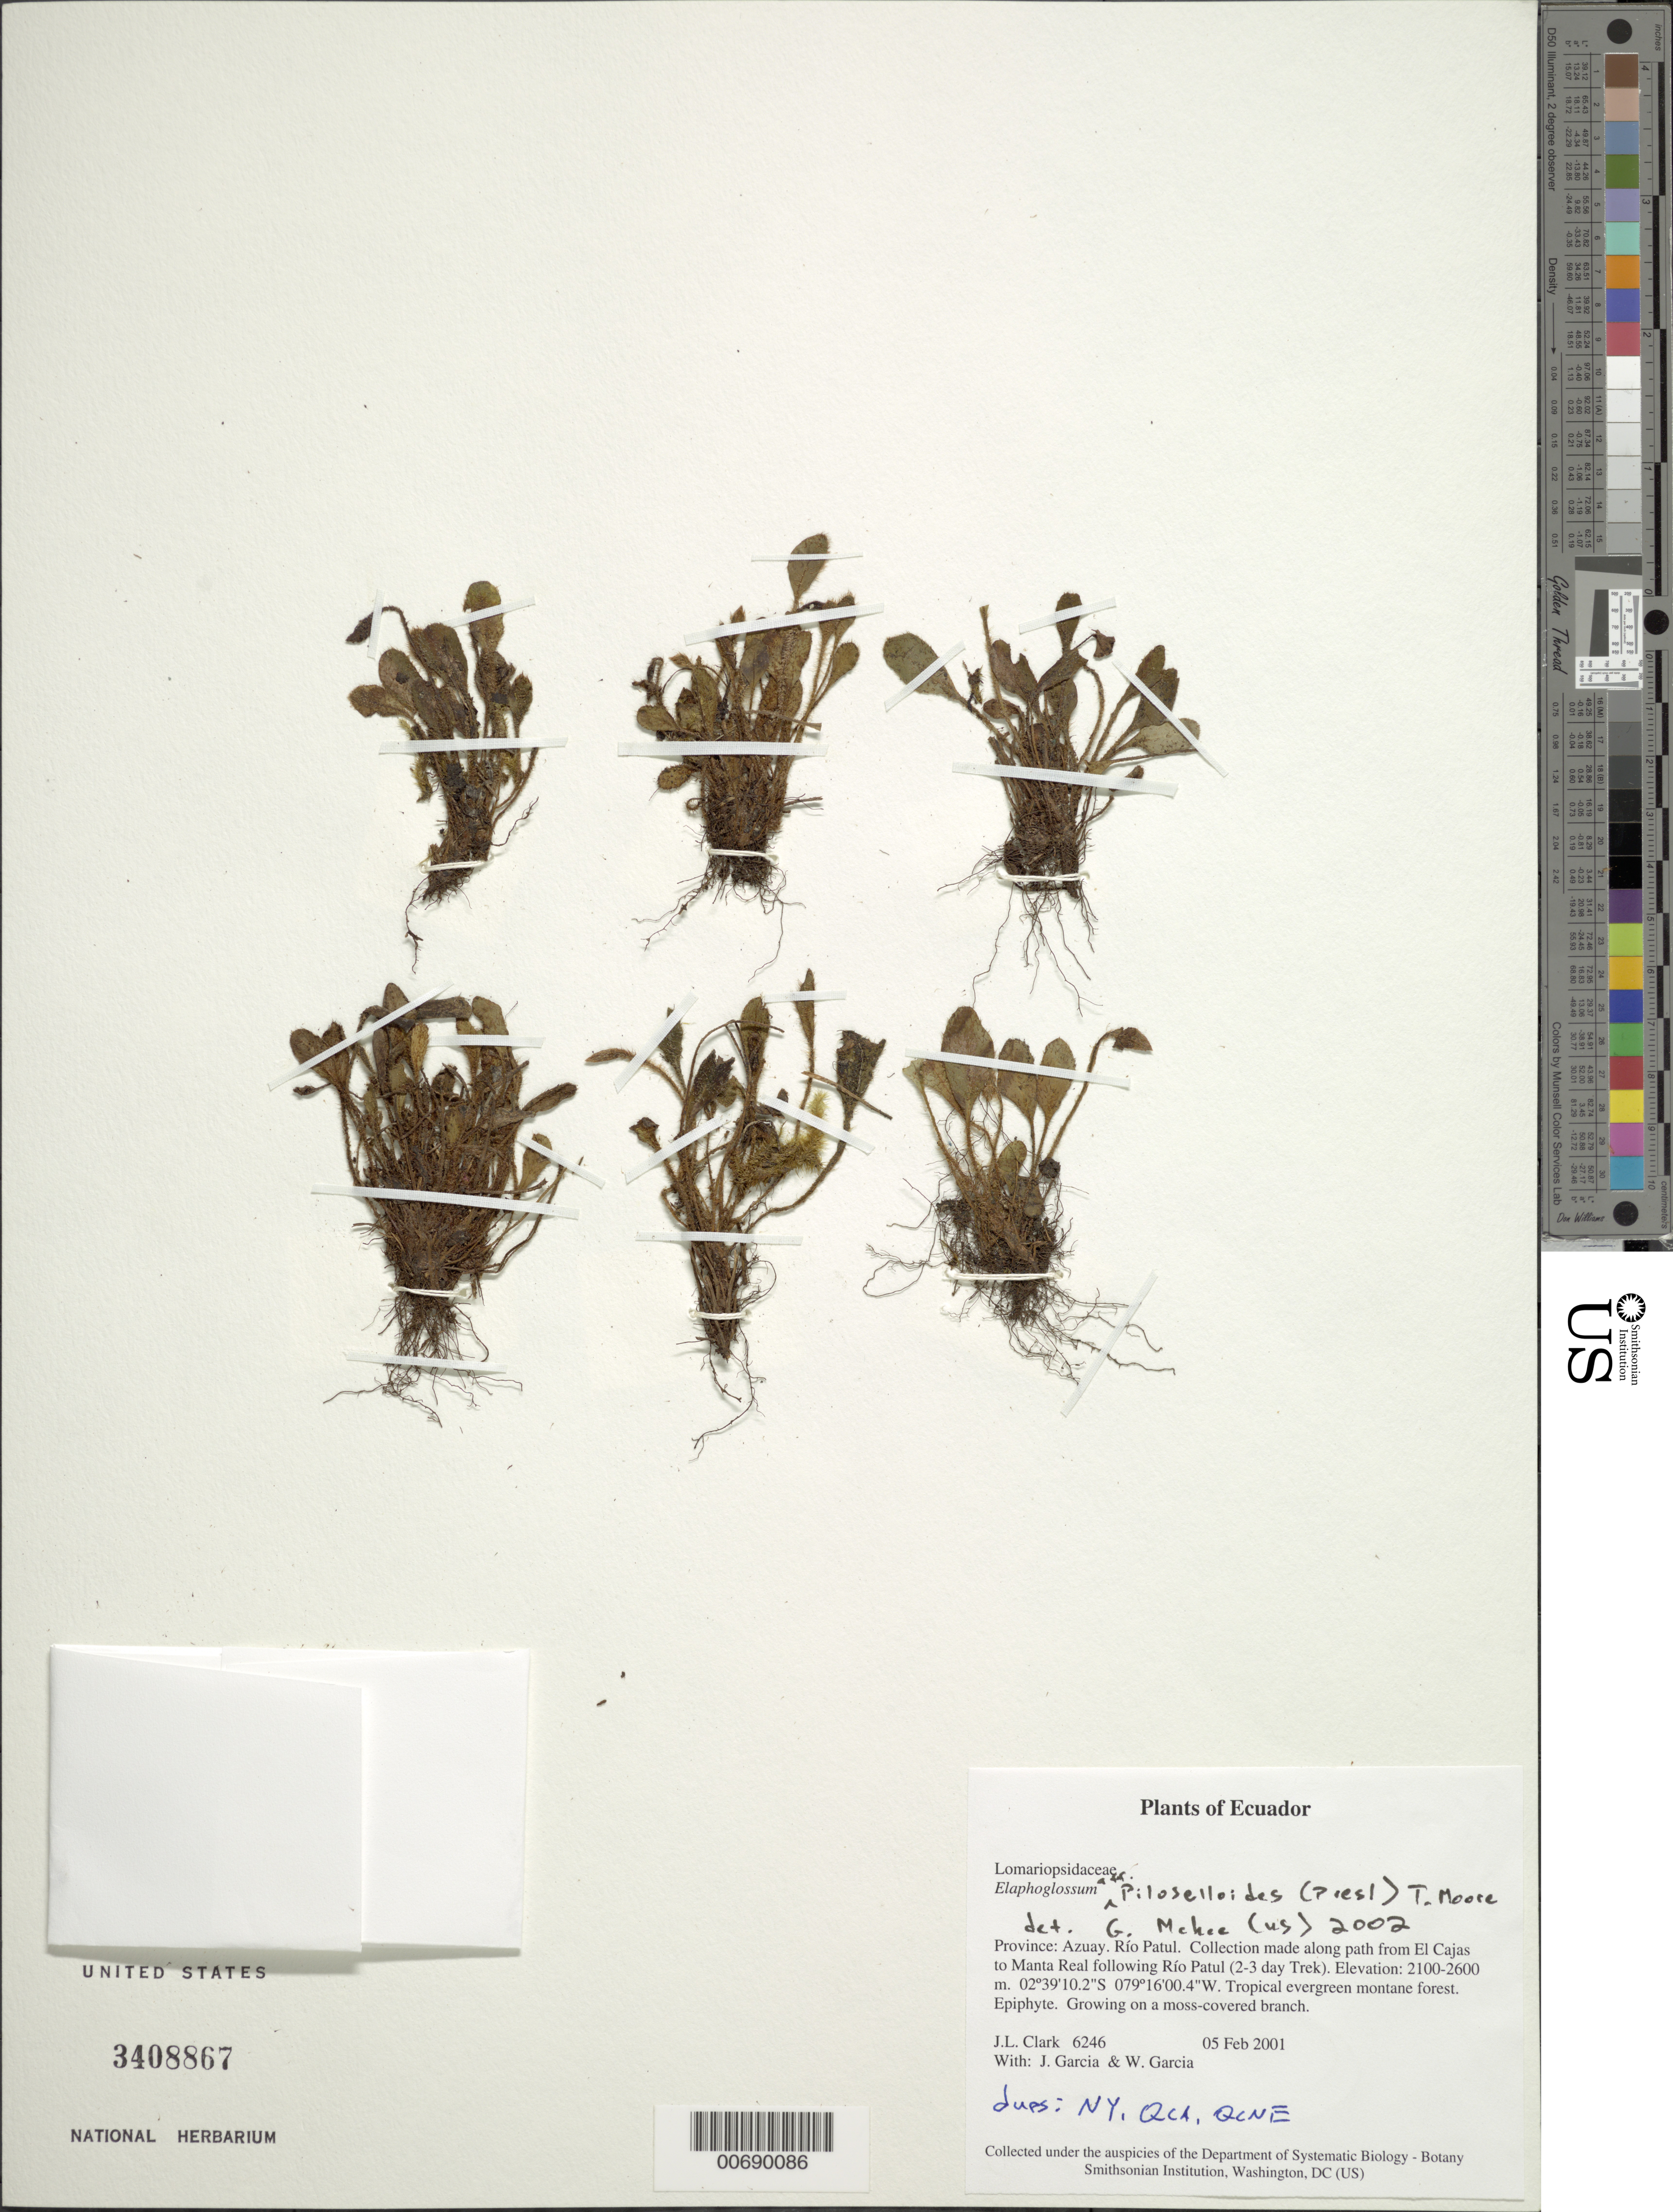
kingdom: Plantae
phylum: Tracheophyta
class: Polypodiopsida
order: Polypodiales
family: Dryopteridaceae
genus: Elaphoglossum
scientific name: Elaphoglossum piloselloides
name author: (C. Presl) T. Moore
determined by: McKee, G. S., (US), NMNH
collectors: J. L. Clark, J. Garcia & W. Garcia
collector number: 6246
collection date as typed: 05 Feb 2001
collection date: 2001-02-05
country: Ecuador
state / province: Azuay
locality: Río Patul. Collection made along path from El Cajas to Manta Real following Río Patul (2-3 day Trek).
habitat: Tropical evergreen montane forest.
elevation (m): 2100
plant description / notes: NY, QCA, QCNE, US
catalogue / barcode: US 3408867